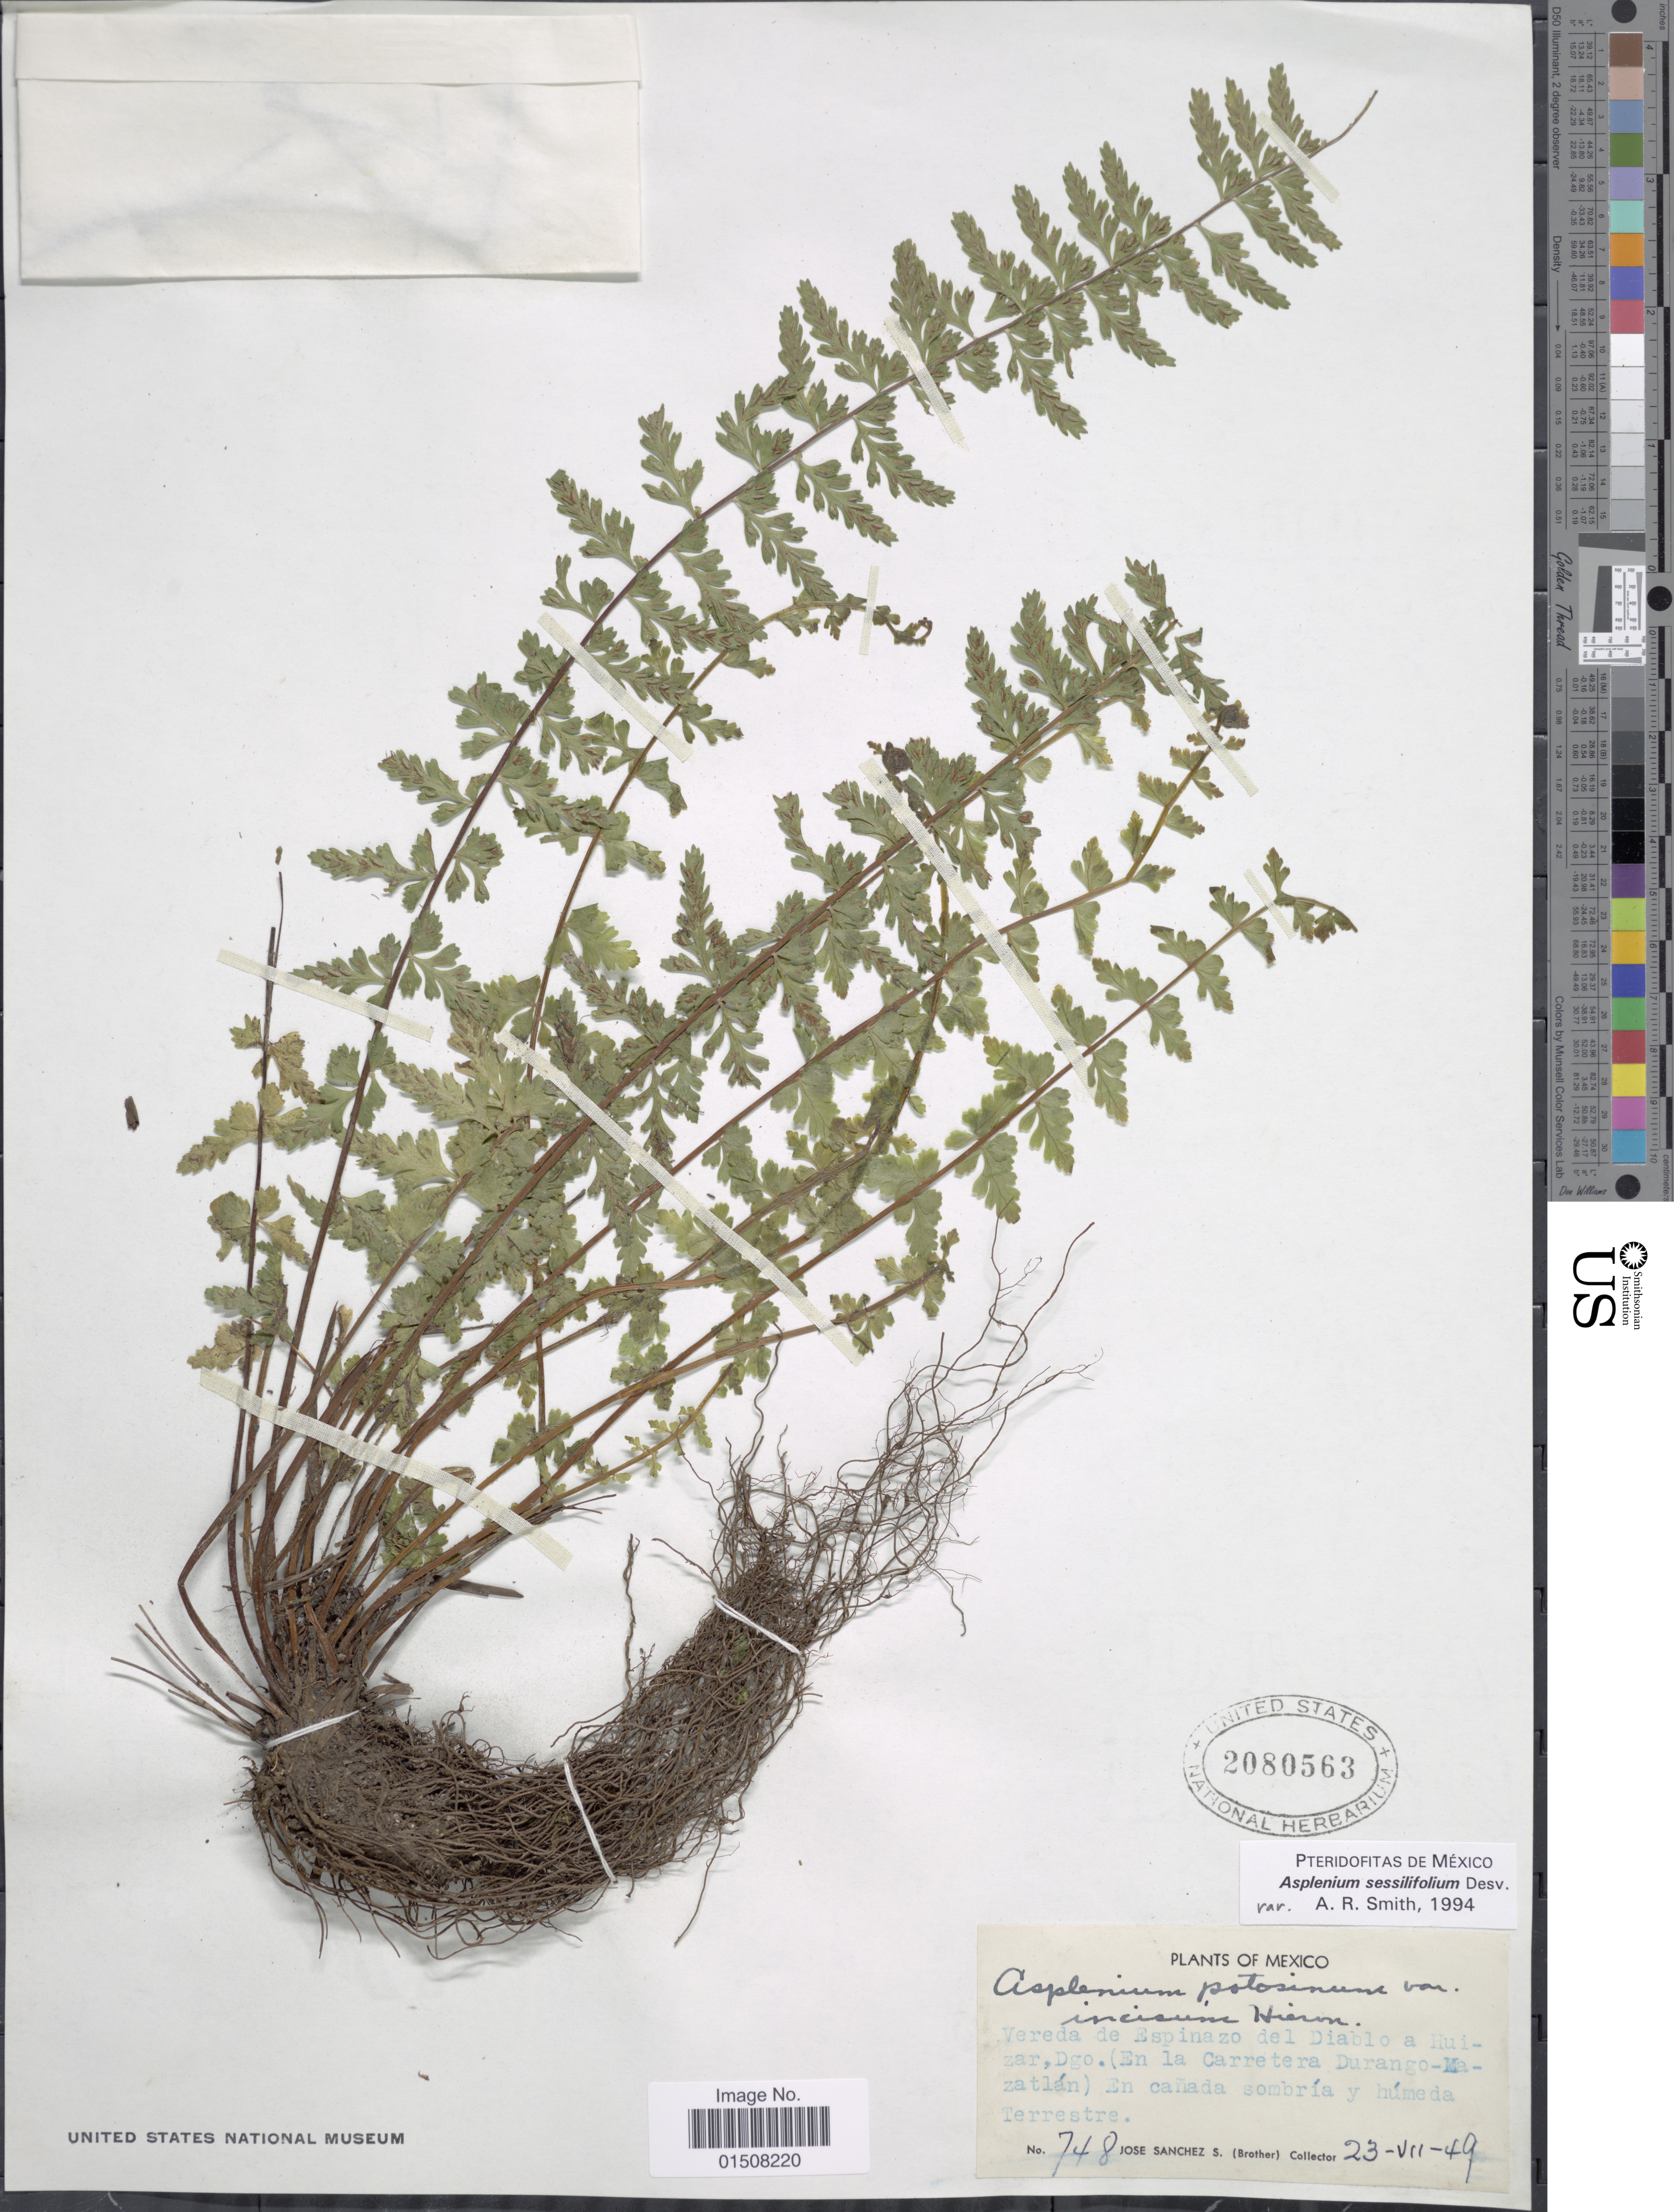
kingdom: Plantae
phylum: Tracheophyta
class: Polypodiopsida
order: Polypodiales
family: Aspleniaceae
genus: Asplenium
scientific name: Asplenium sessilifolium var. occidentale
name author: A.R. Sm.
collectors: J. Sanchez S.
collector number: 748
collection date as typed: Transcribed d/m/y: 23/7/49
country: Mexico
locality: Vereda de Espinazo del Diablo a Huizar, Dgo.(En la Carretera Durango-Mazatlan) En cañada sobria y humeda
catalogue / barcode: US 2080563